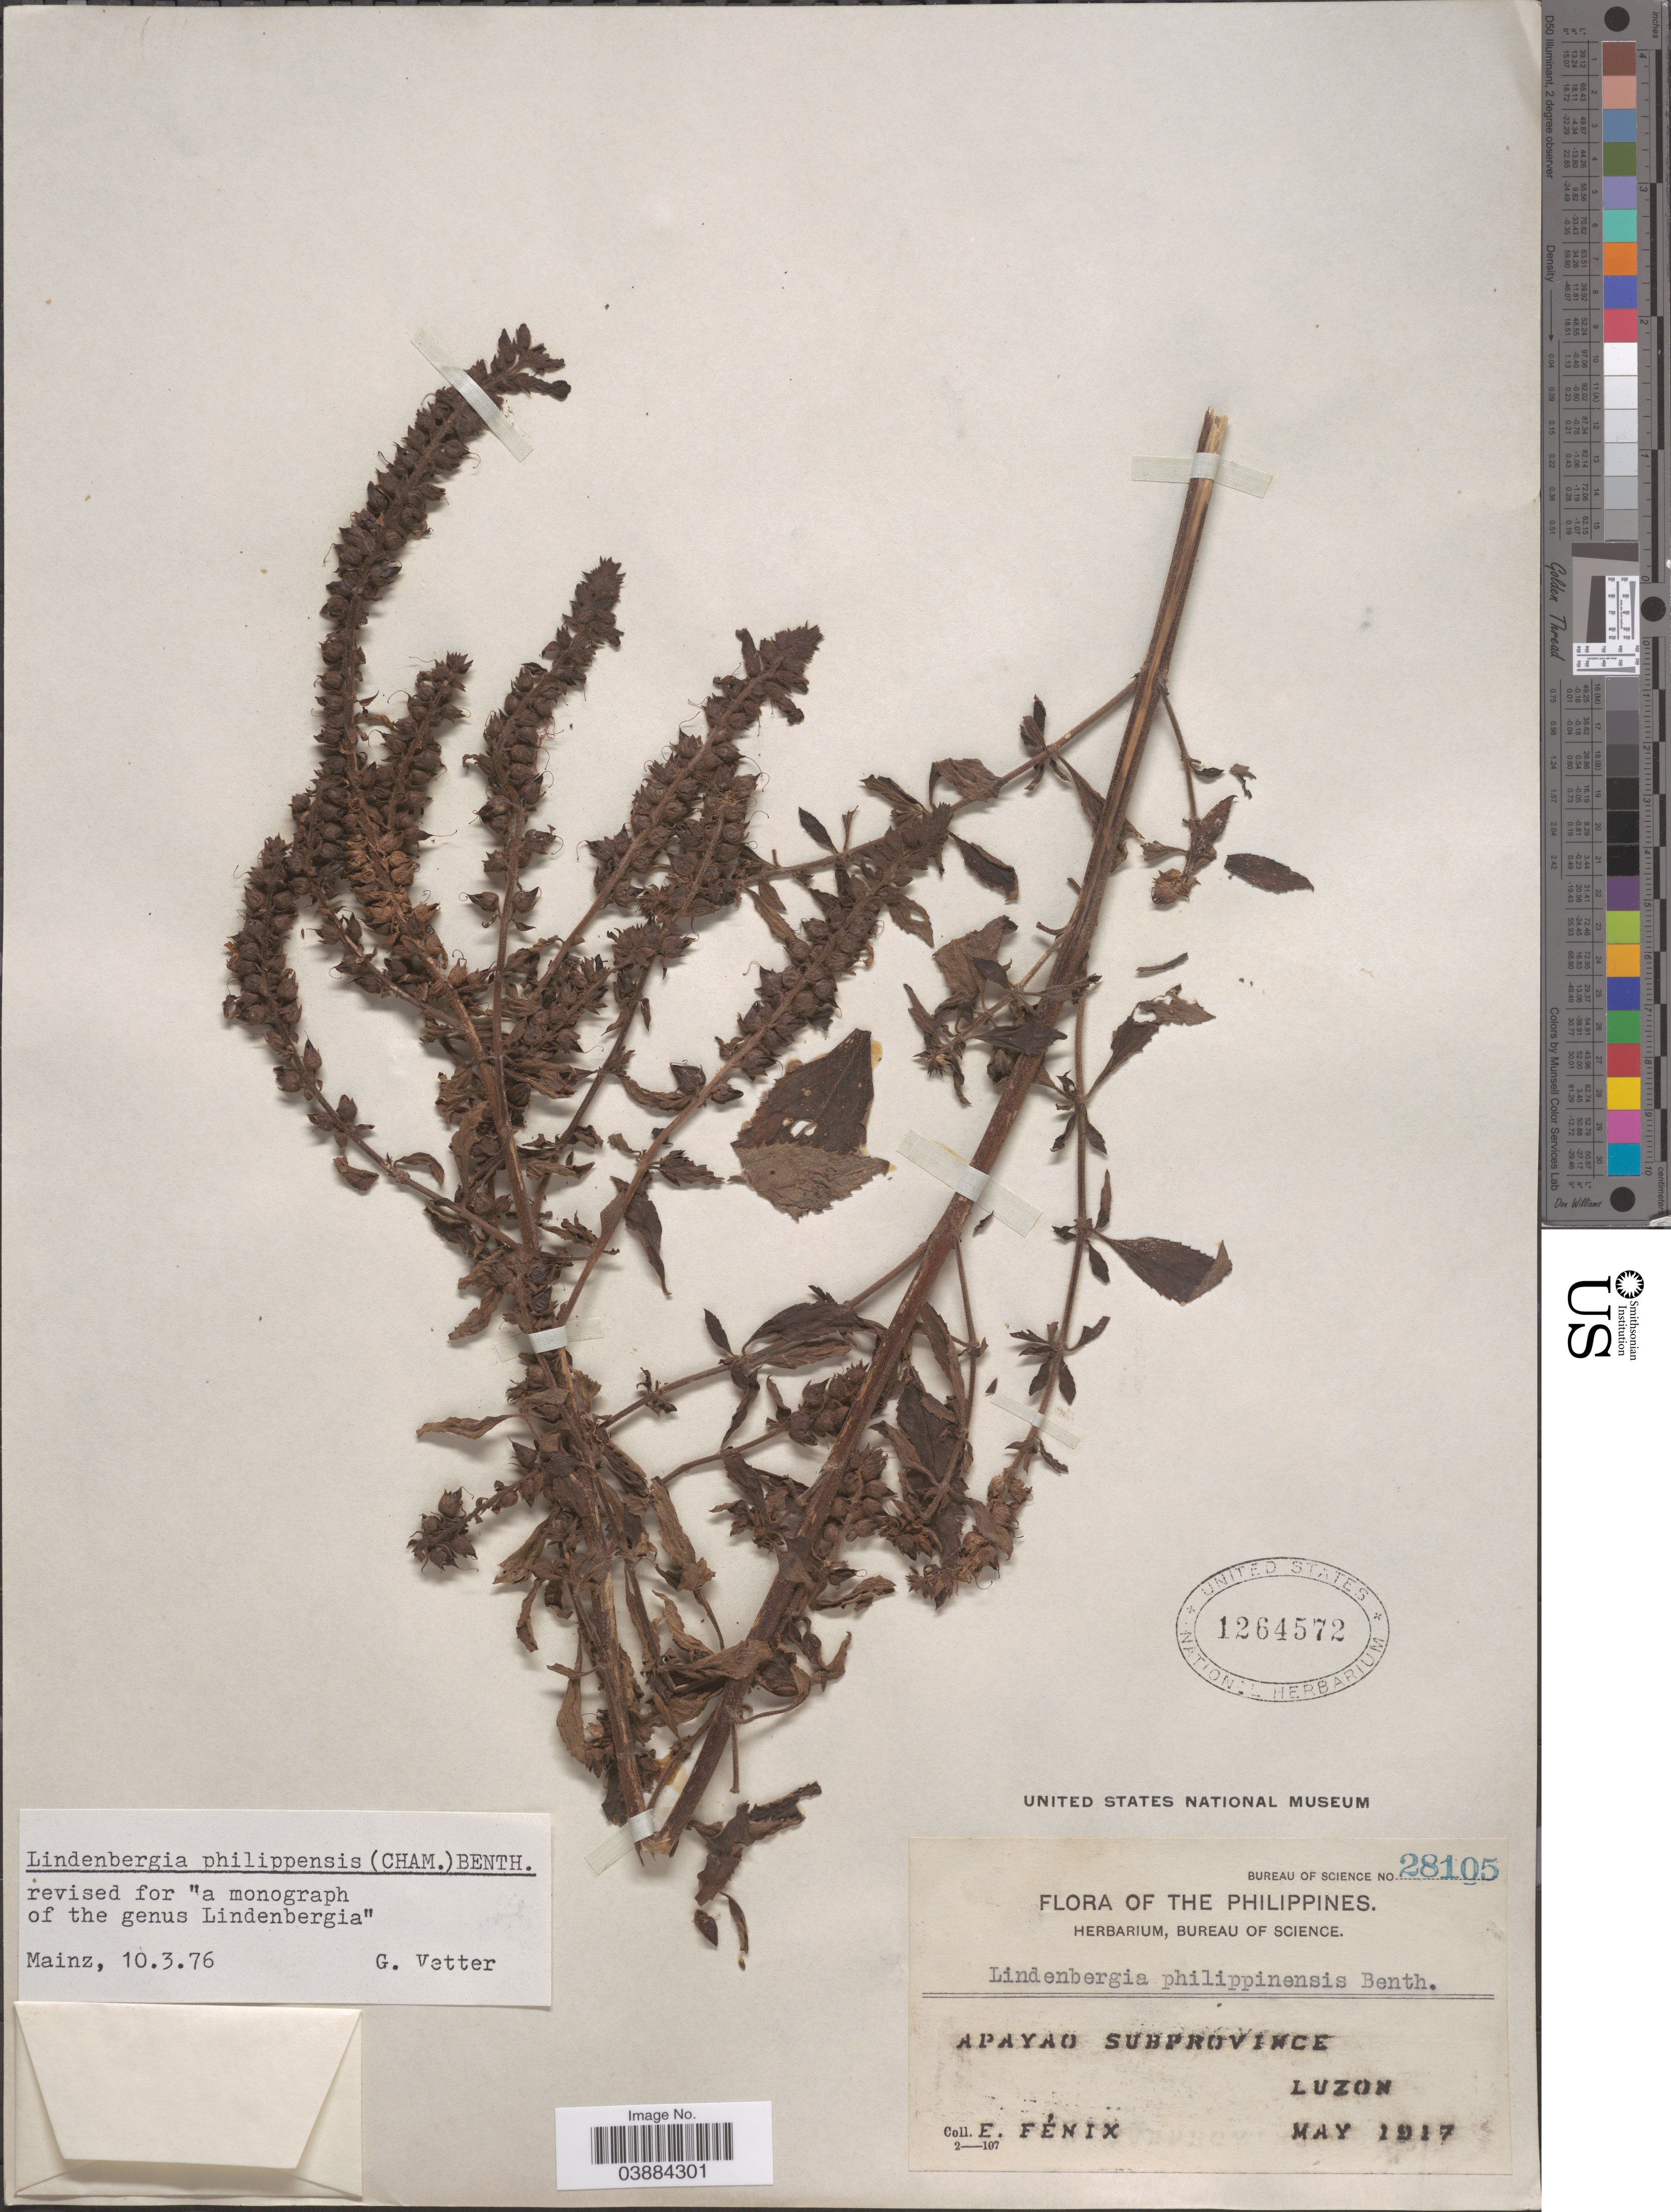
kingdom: Plantae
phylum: Tracheophyta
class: Magnoliopsida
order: Lamiales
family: Orobanchaceae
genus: Lindenbergia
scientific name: Lindenbergia philippensis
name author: (Cham. & Schltdl.) Benth.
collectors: E. Fénix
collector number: Bureau of Science 28105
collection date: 1917-05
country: Philippines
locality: Apayao Subprovince. Luzon.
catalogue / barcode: US 1264572